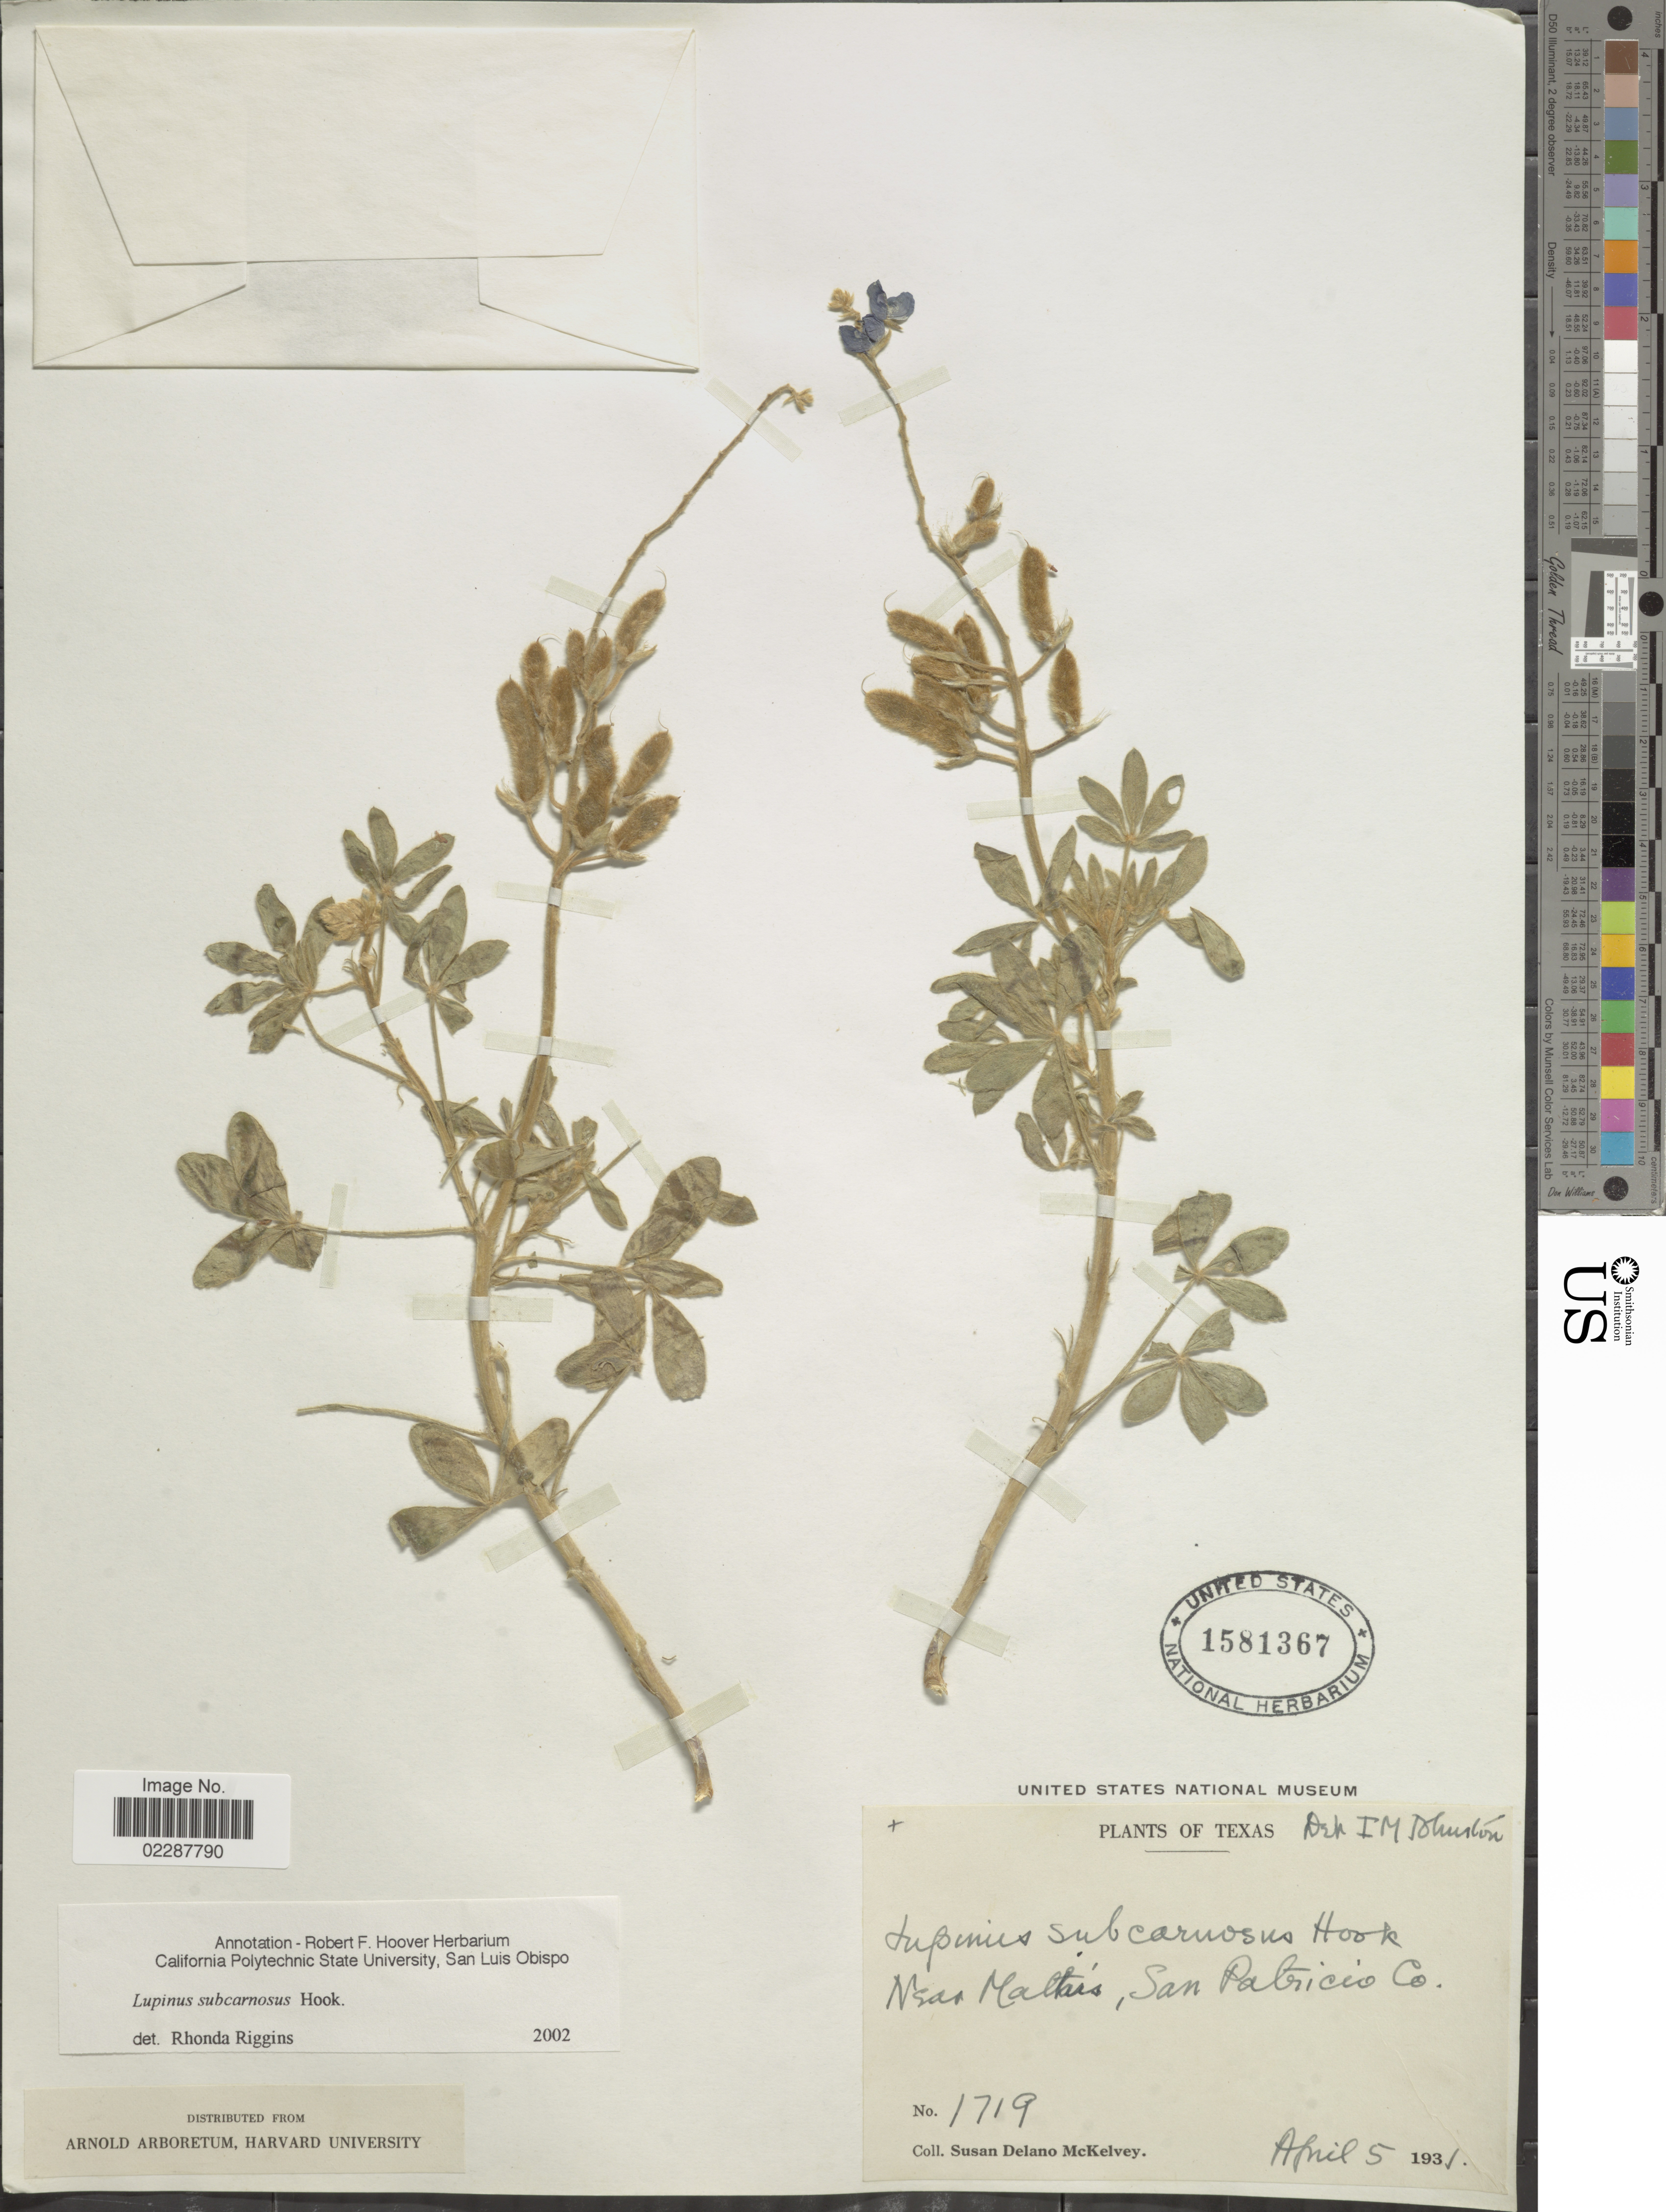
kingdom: Plantae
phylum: Tracheophyta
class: Magnoliopsida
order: Fabales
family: Fabaceae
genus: Lupinus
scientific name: Lupinus subcarnosus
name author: Hook.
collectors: S. A. McKelvey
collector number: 1719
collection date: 1931-04-05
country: United States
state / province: Texas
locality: Near Mathis, San Patricio Co.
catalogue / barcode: US 1581367